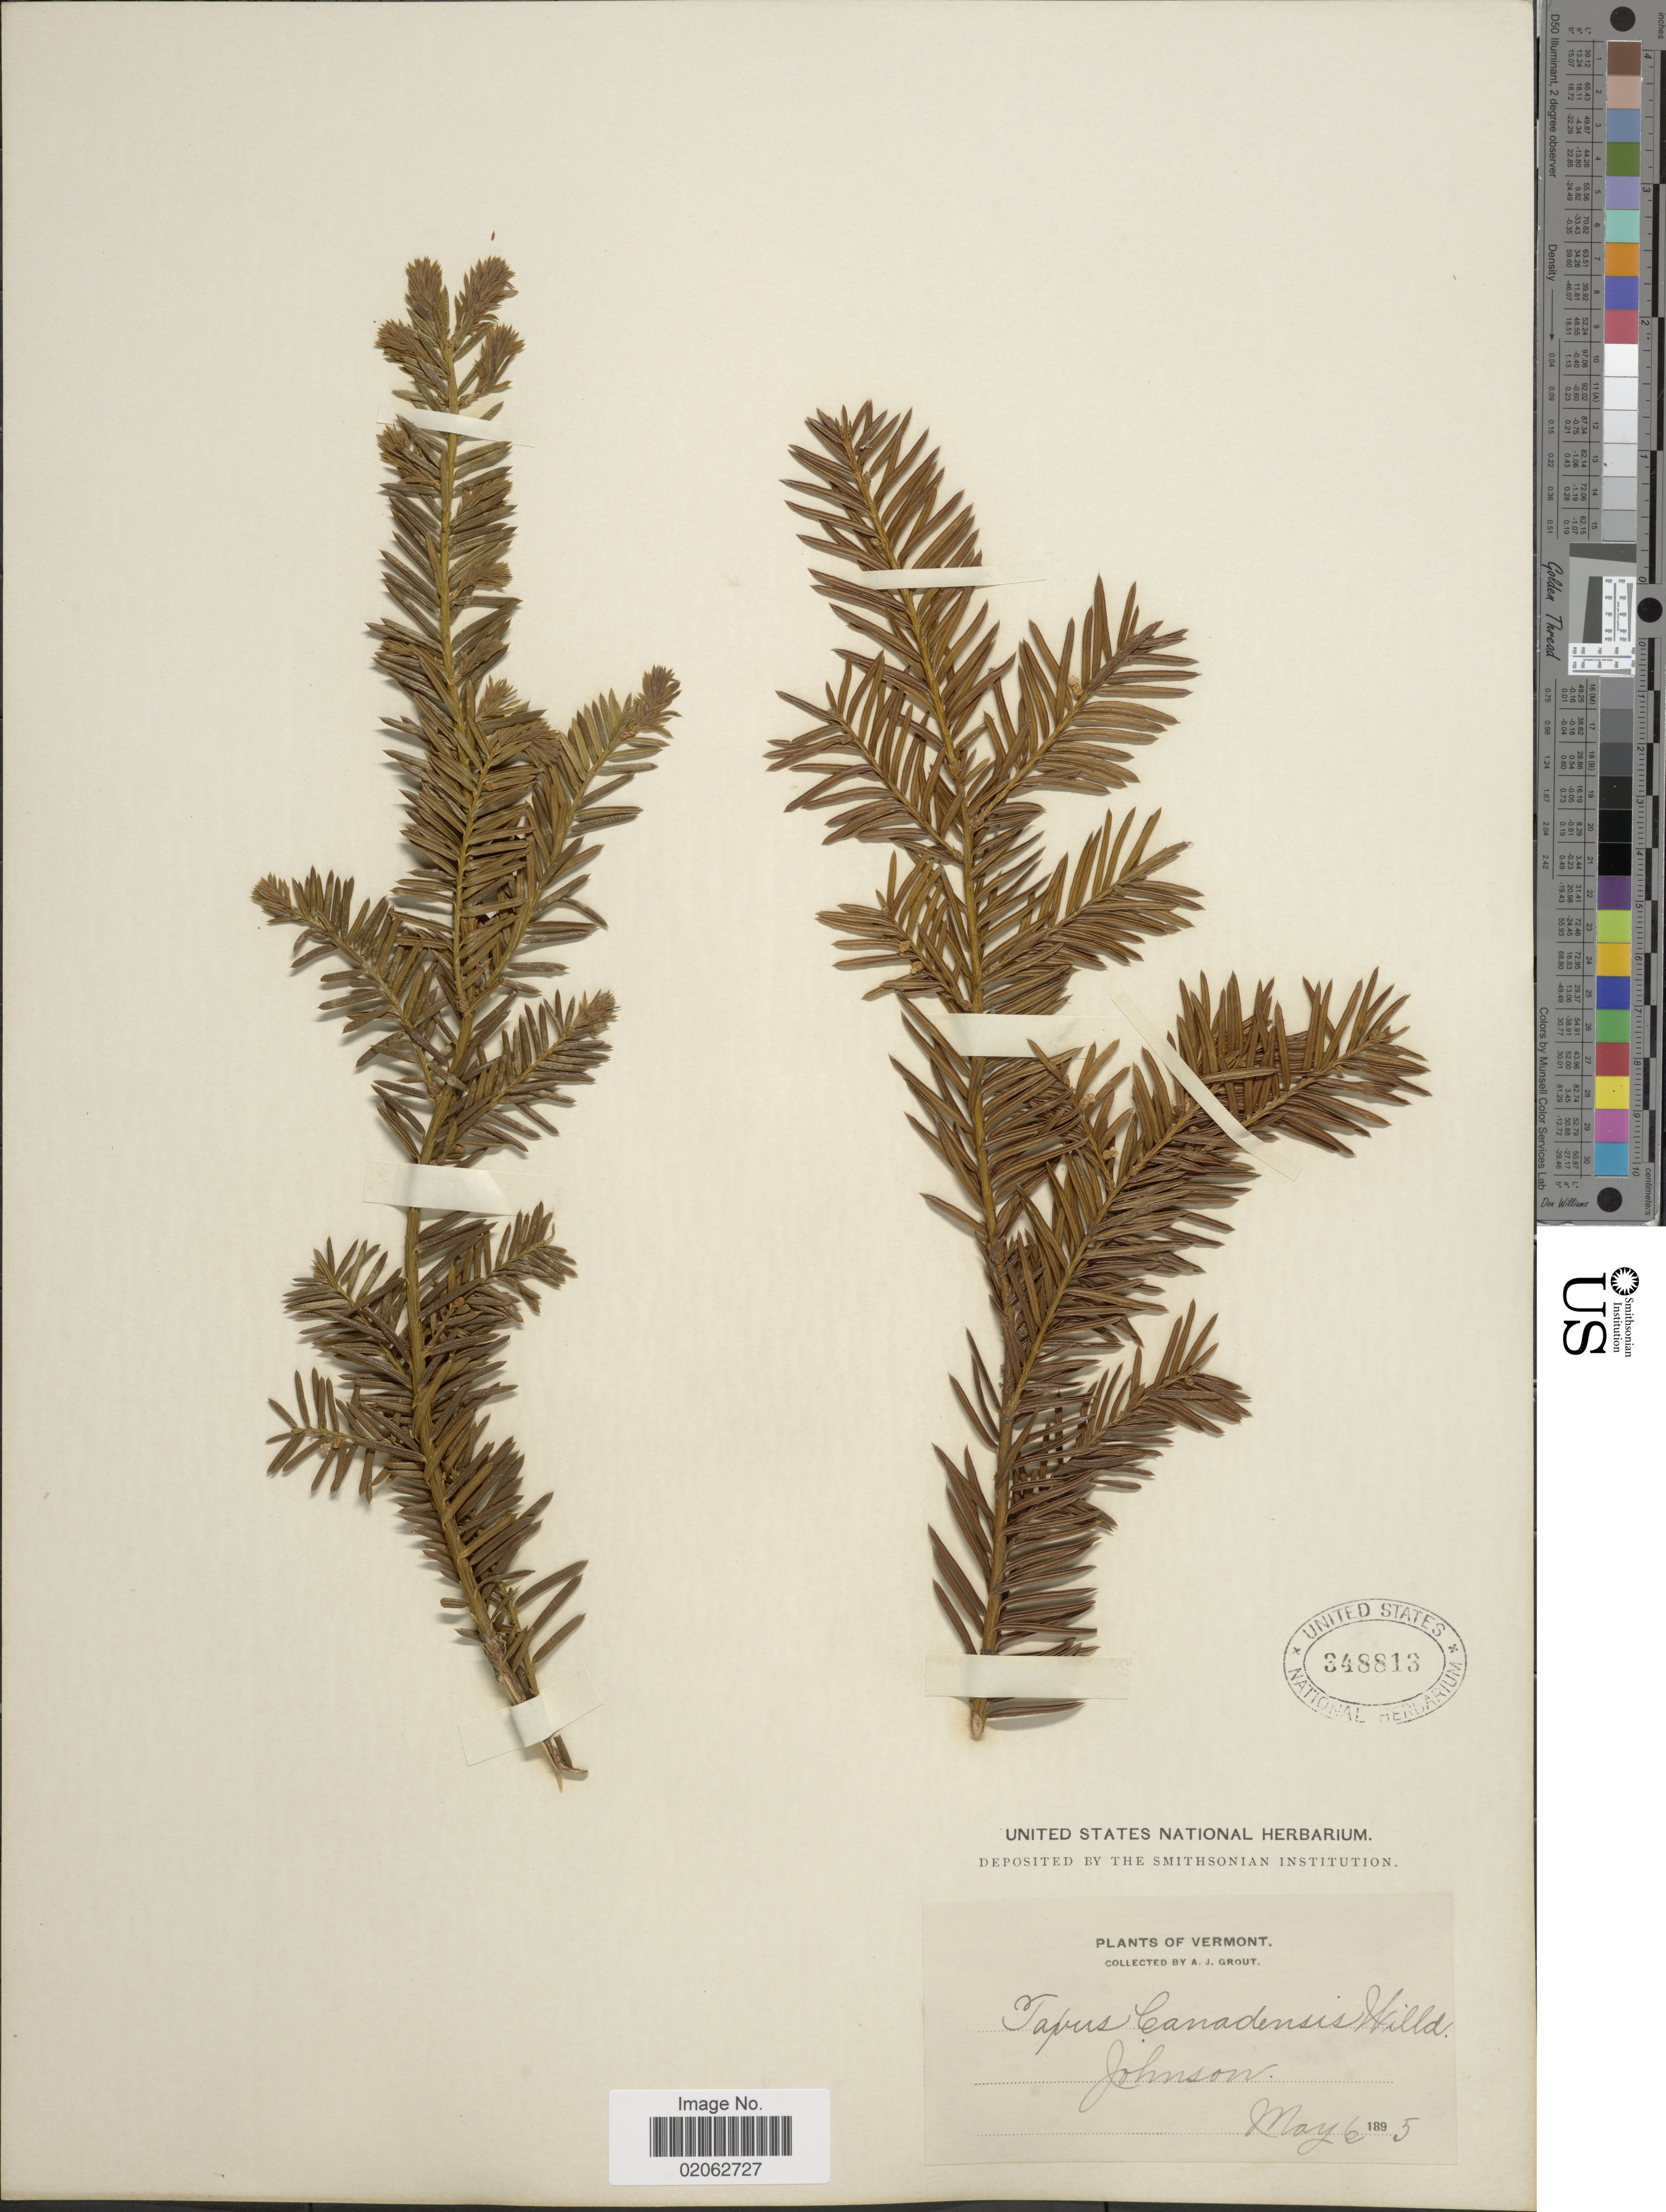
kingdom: Plantae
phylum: Tracheophyta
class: Pinopsida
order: Pinales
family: Taxaceae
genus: Taxus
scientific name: Taxus canadensis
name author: Marshall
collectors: A. J. Grout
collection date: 1895-05-06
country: United States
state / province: Vermont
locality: Johnson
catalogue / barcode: US 348813